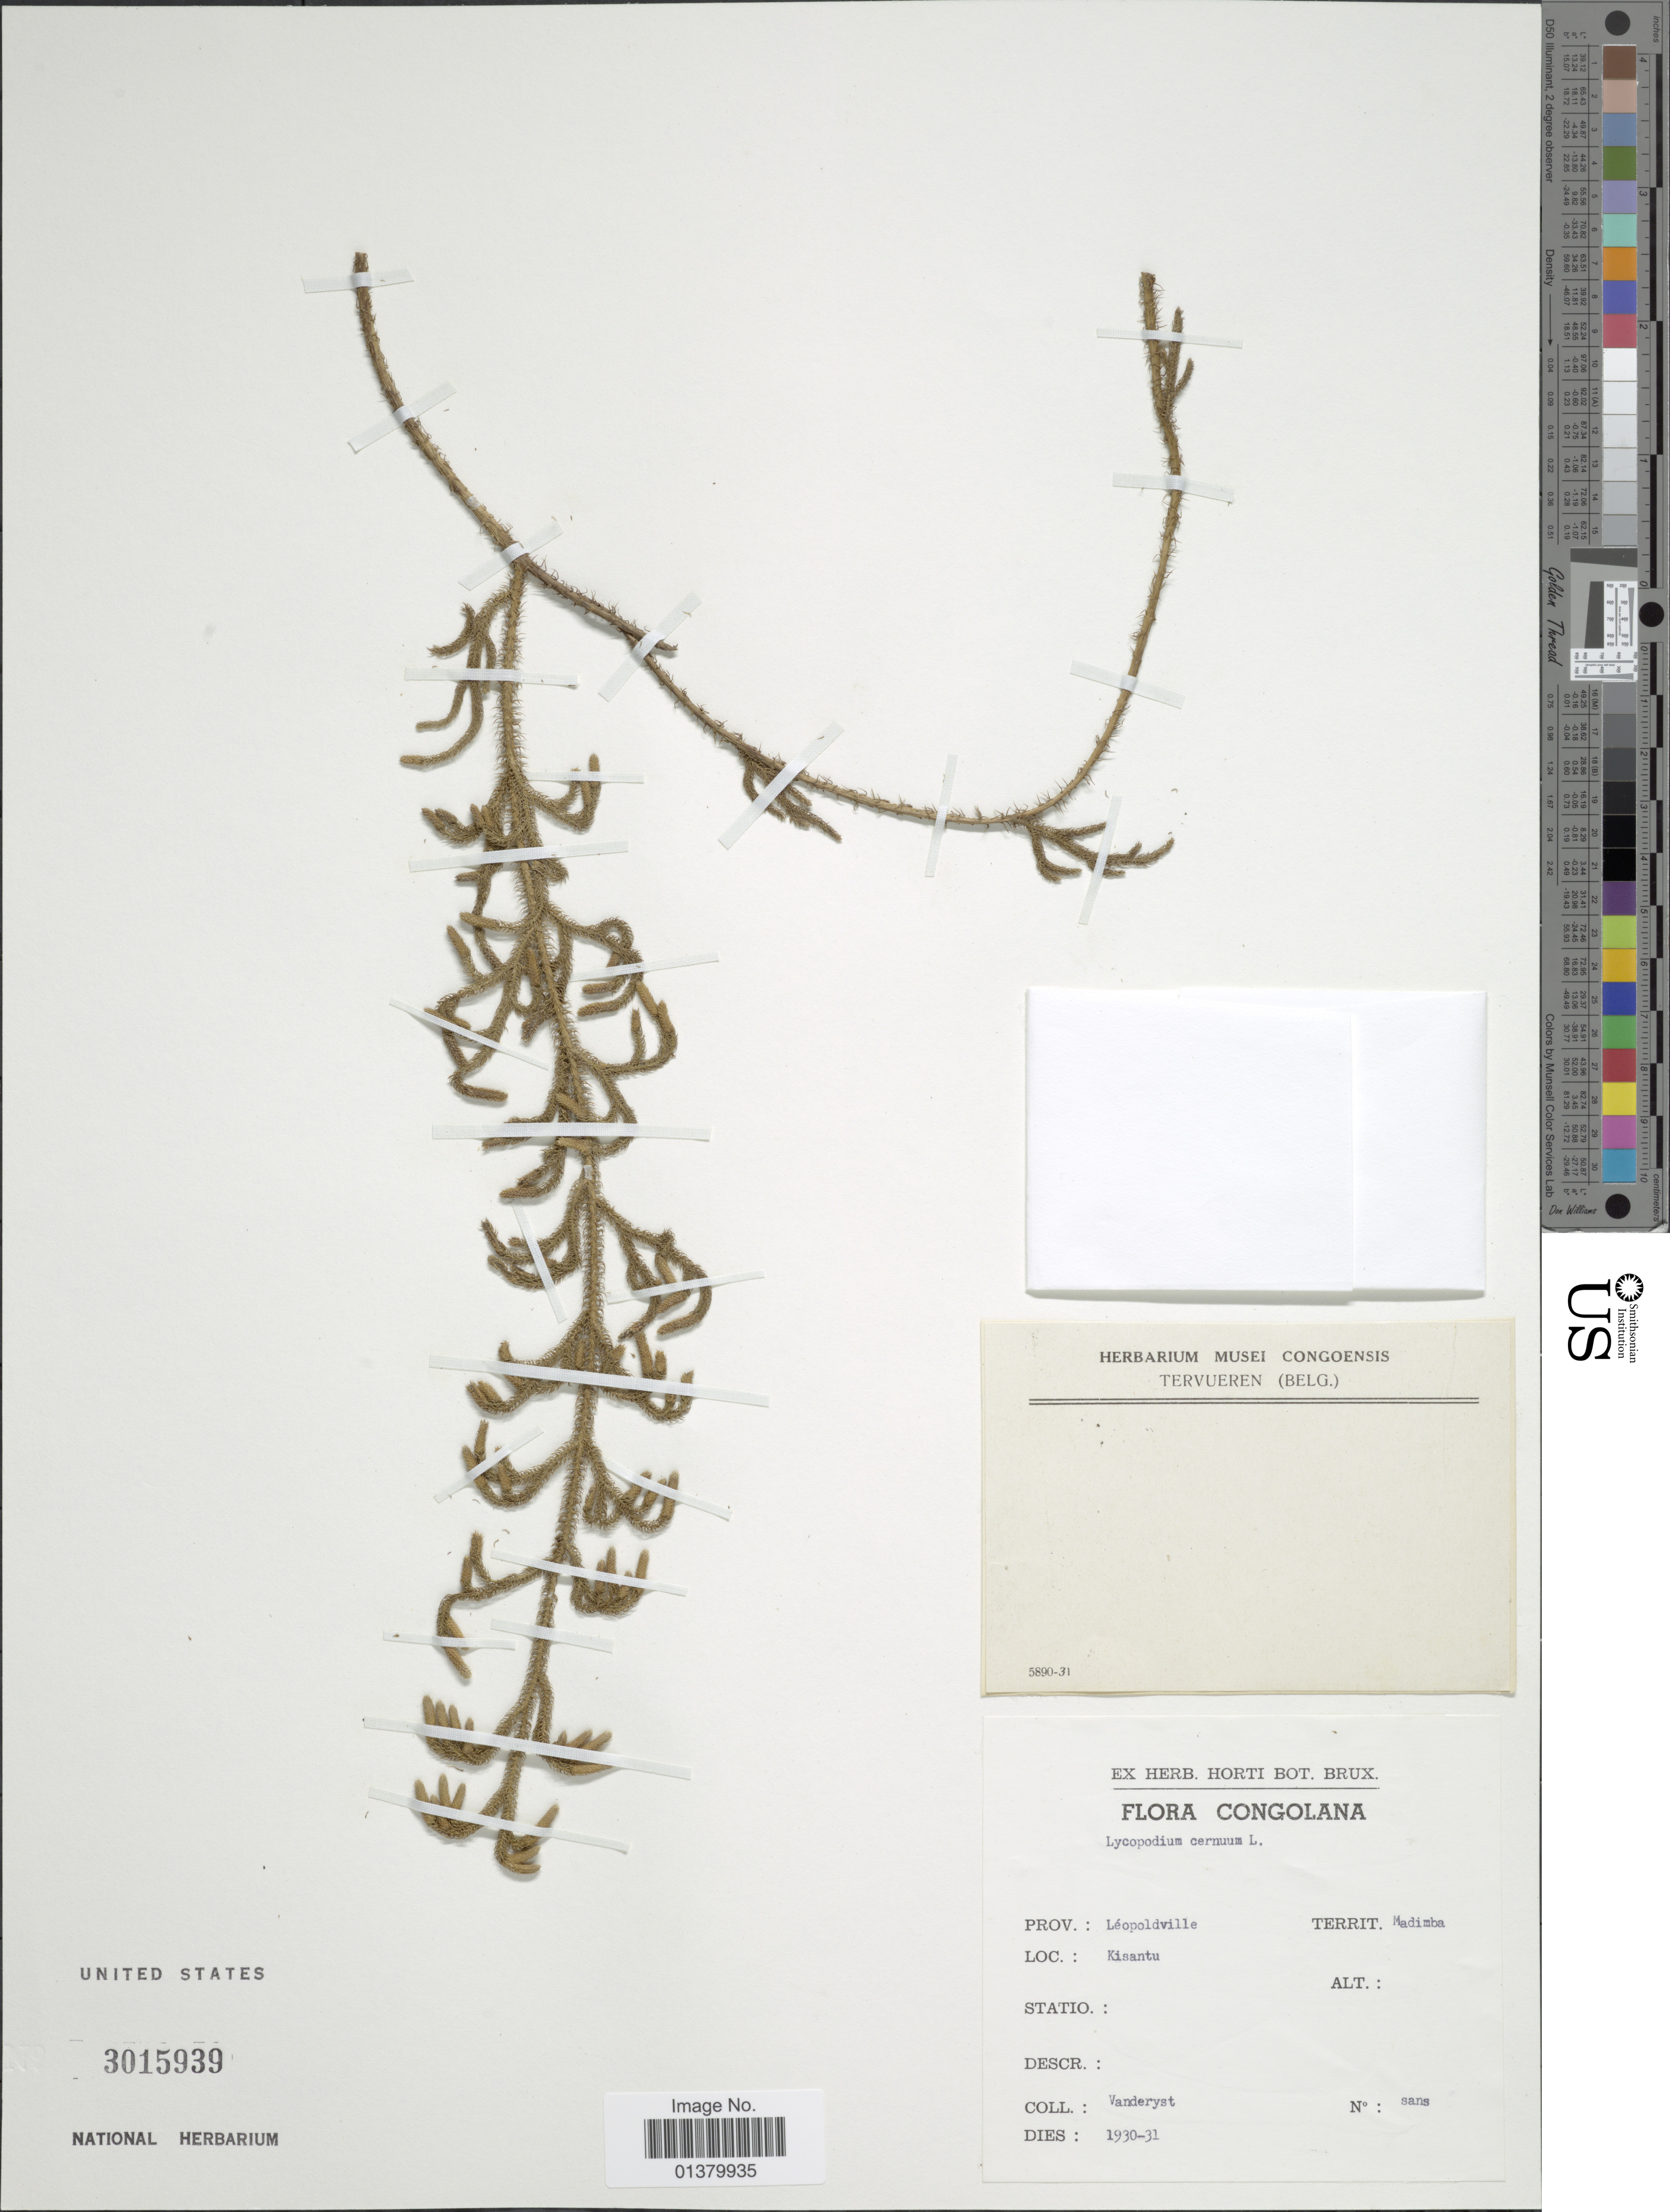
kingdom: Plantae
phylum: Tracheophyta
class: Lycopodiopsida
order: Lycopodiales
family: Lycopodiaceae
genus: Palhinhaea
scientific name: Palhinhaea cernua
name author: (L.) Vasc. & Franco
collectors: Vanderyst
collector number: sans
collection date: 1930/1931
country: Congo, Democratic Republic of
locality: Prov. Léopoldville, Territ. Madimba, Kisantu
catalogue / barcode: US 3015939